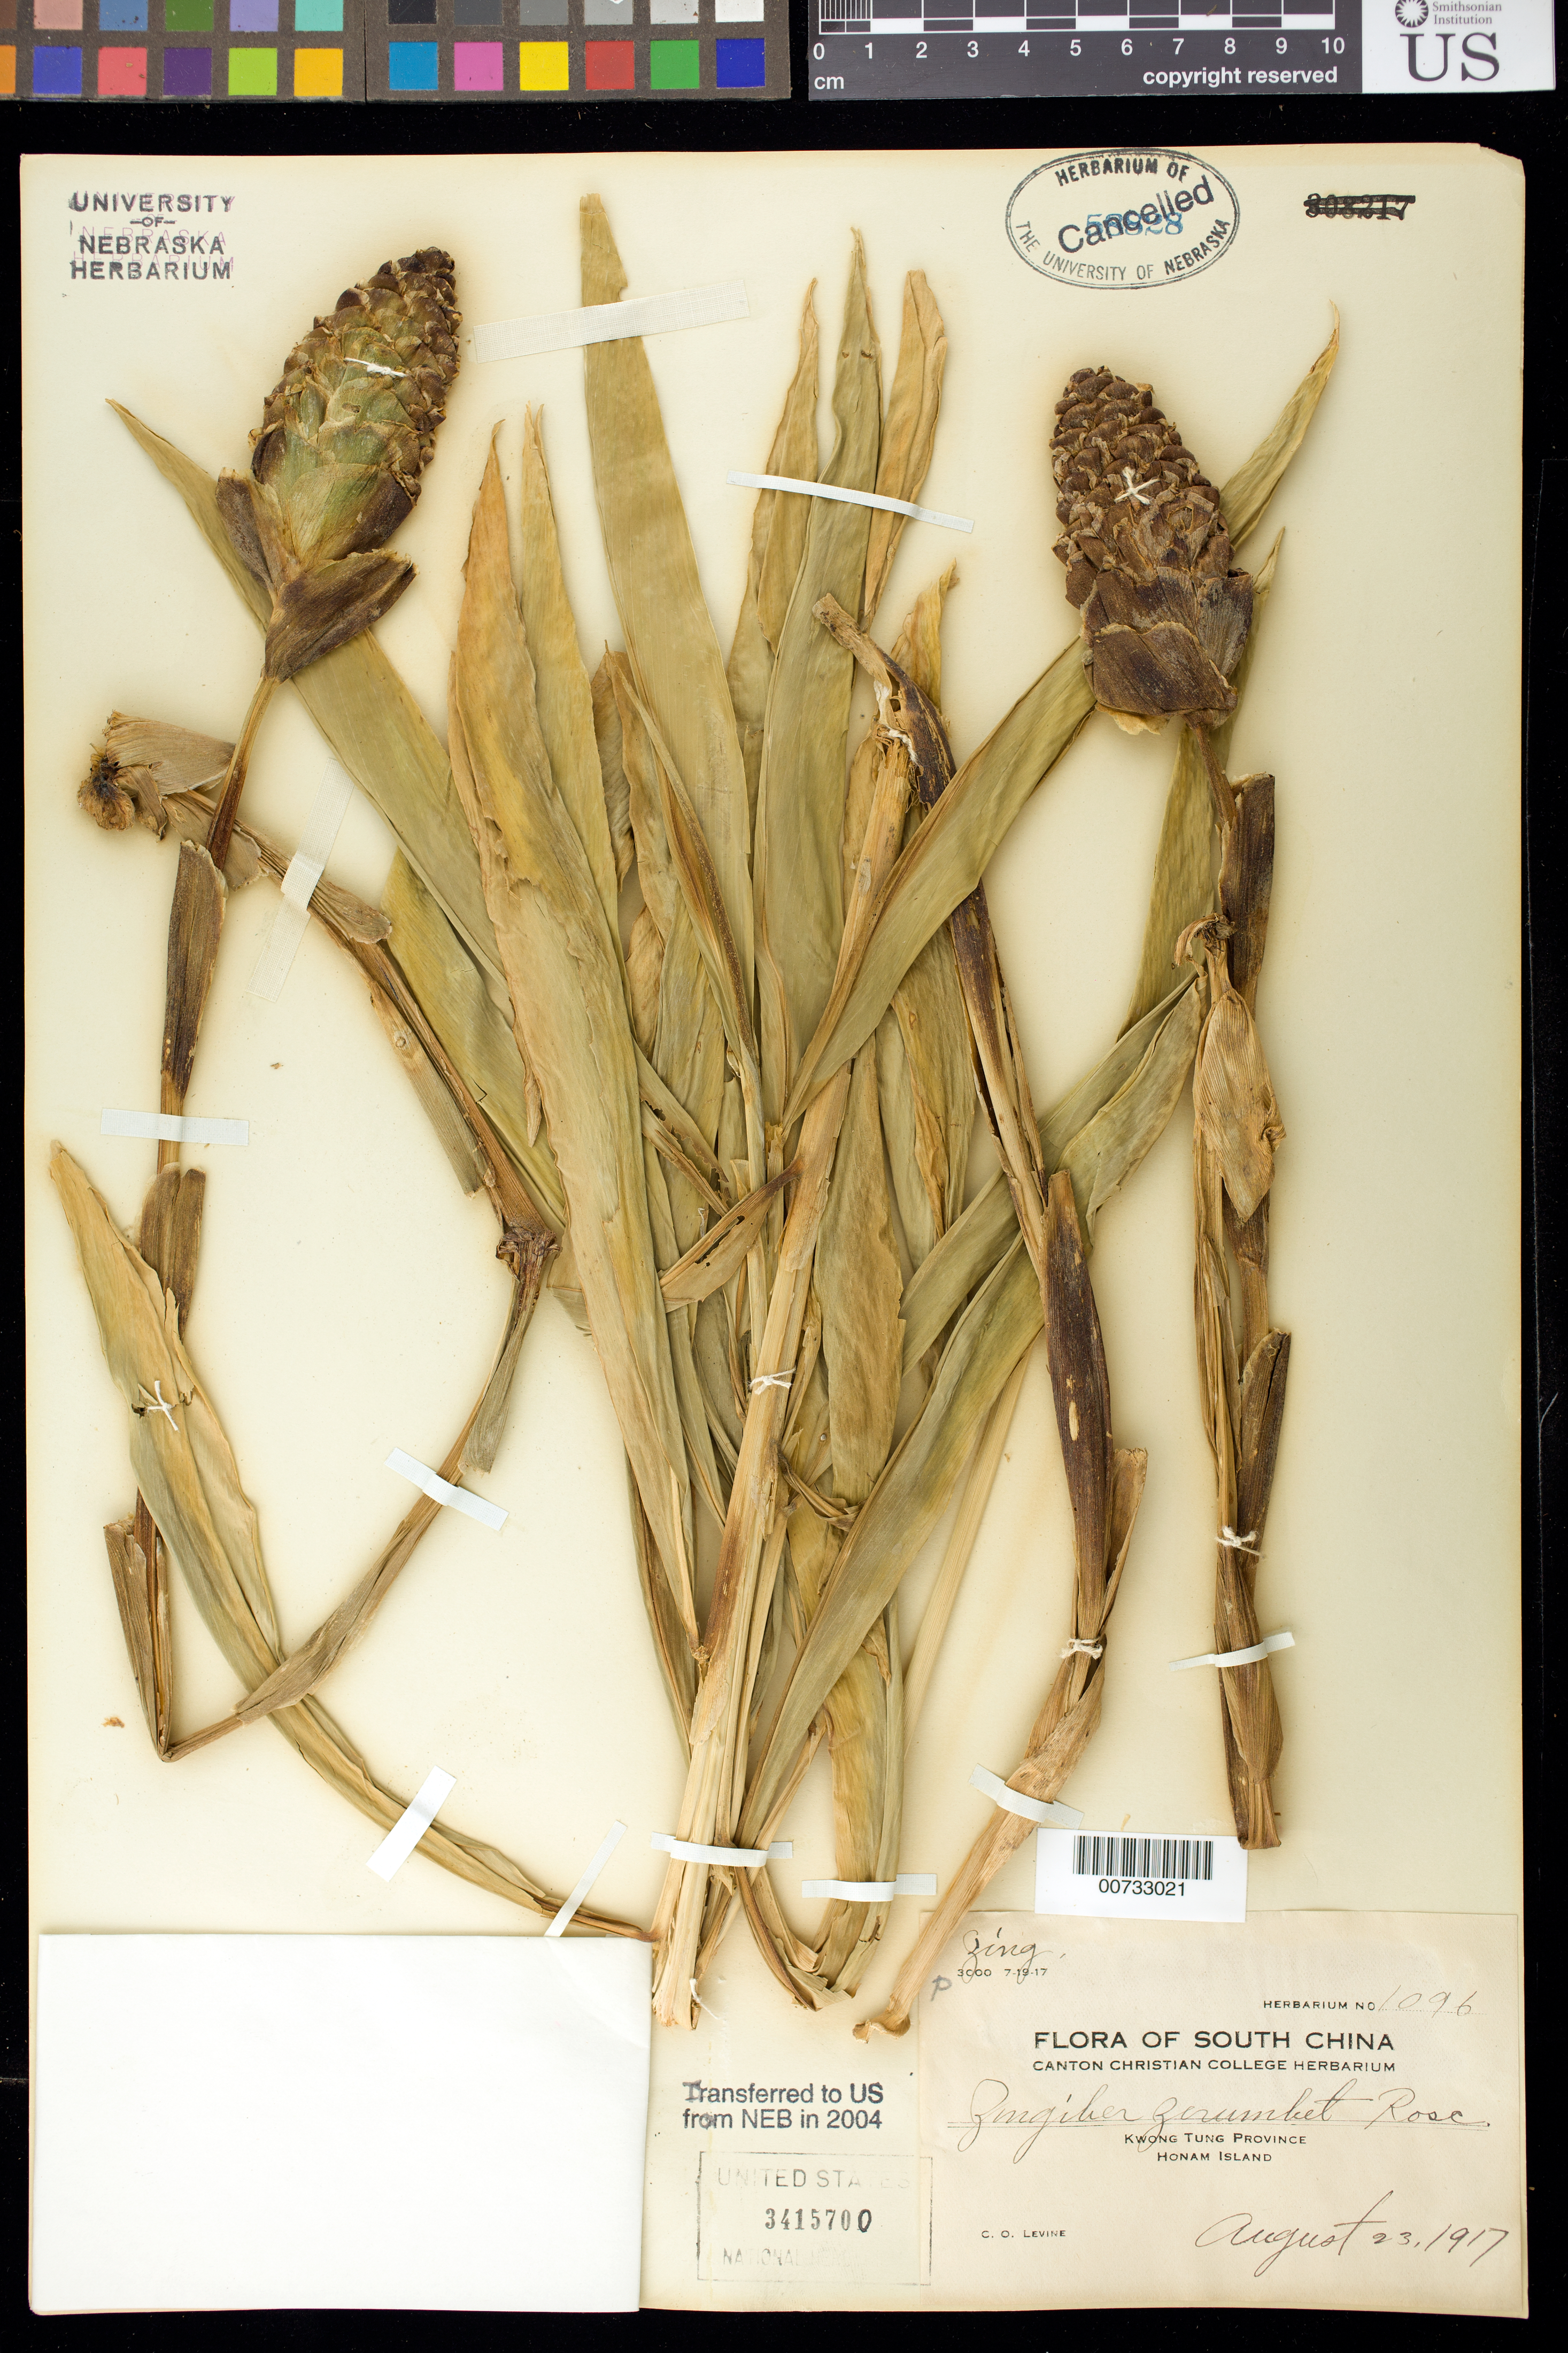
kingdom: Plantae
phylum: Tracheophyta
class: Liliopsida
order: Zingiberales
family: Zingiberaceae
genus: Zingiber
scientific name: Zingiber zerumbet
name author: (L.) Sm.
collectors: C. O. Levine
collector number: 1096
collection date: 1917-08-23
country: China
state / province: Guangdong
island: Honam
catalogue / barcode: US 3415700